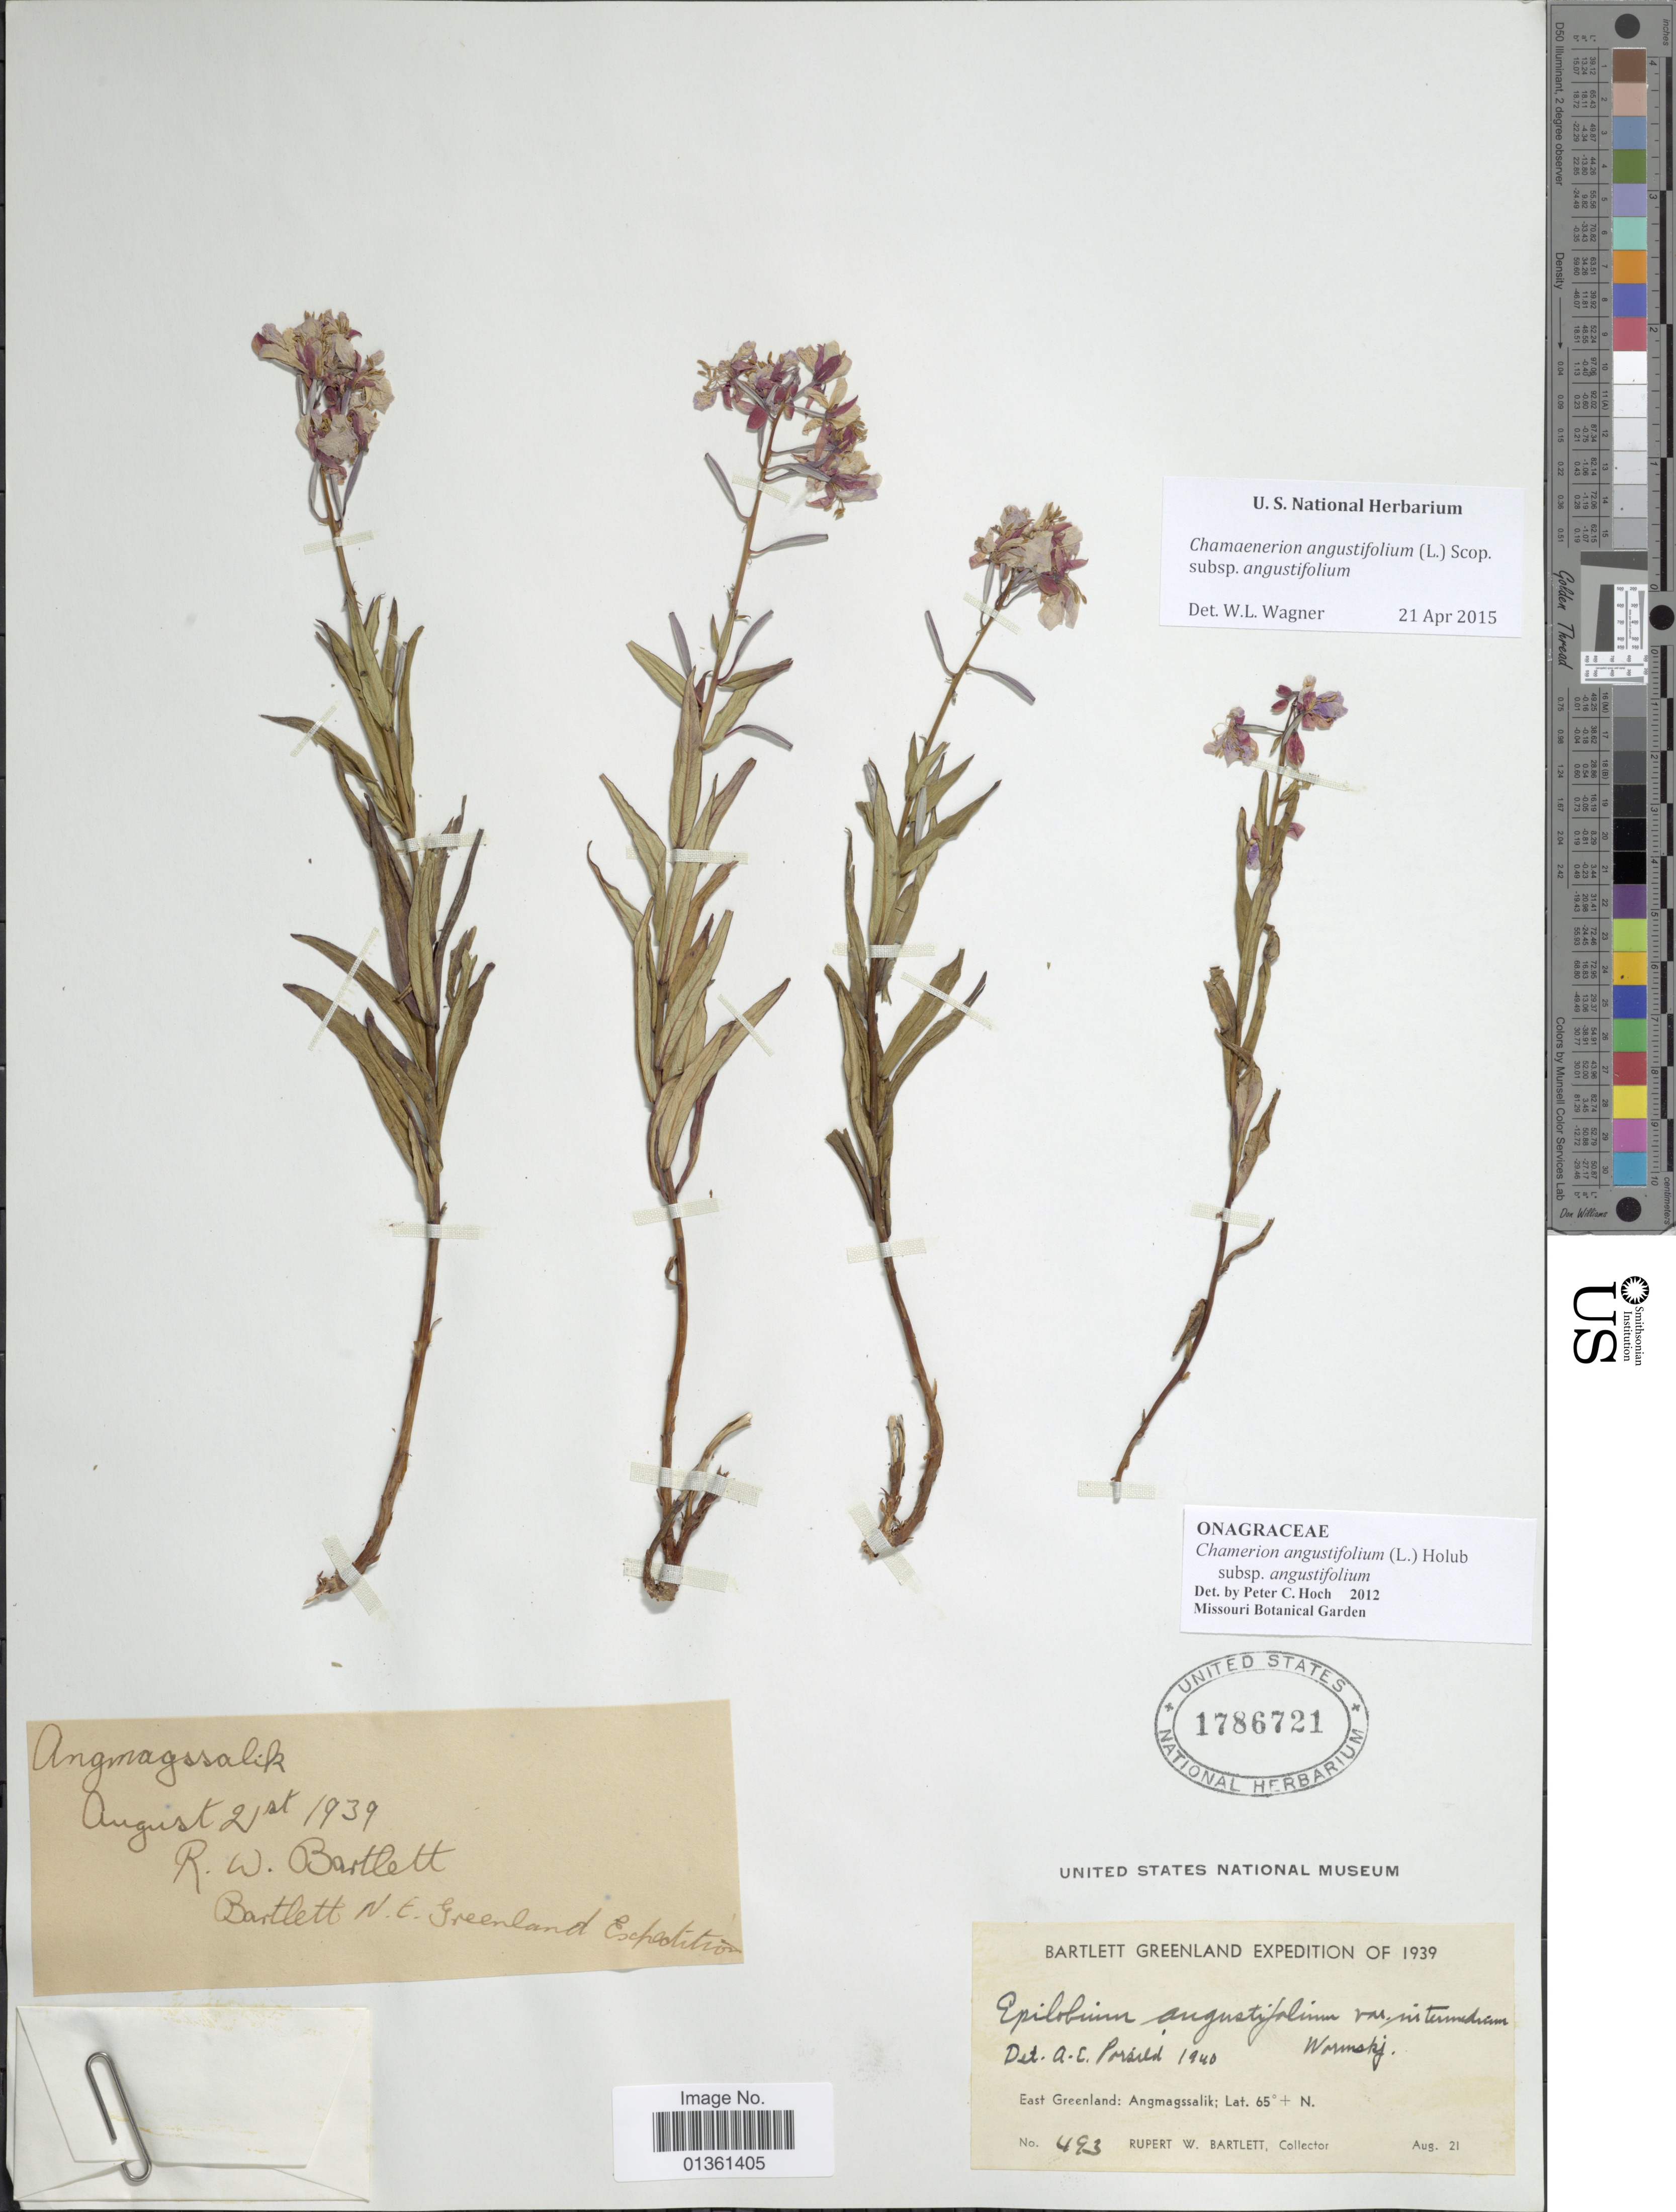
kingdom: Plantae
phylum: Tracheophyta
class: Magnoliopsida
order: Myrtales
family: Onagraceae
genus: Chamaenerion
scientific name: Chamaenerion angustifolium subsp. angustifolium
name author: (L.) Scop.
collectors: R. Bartlett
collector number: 493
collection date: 1939-08-21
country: Greenland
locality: East Greenland: Angmagssalik.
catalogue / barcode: US 1786721